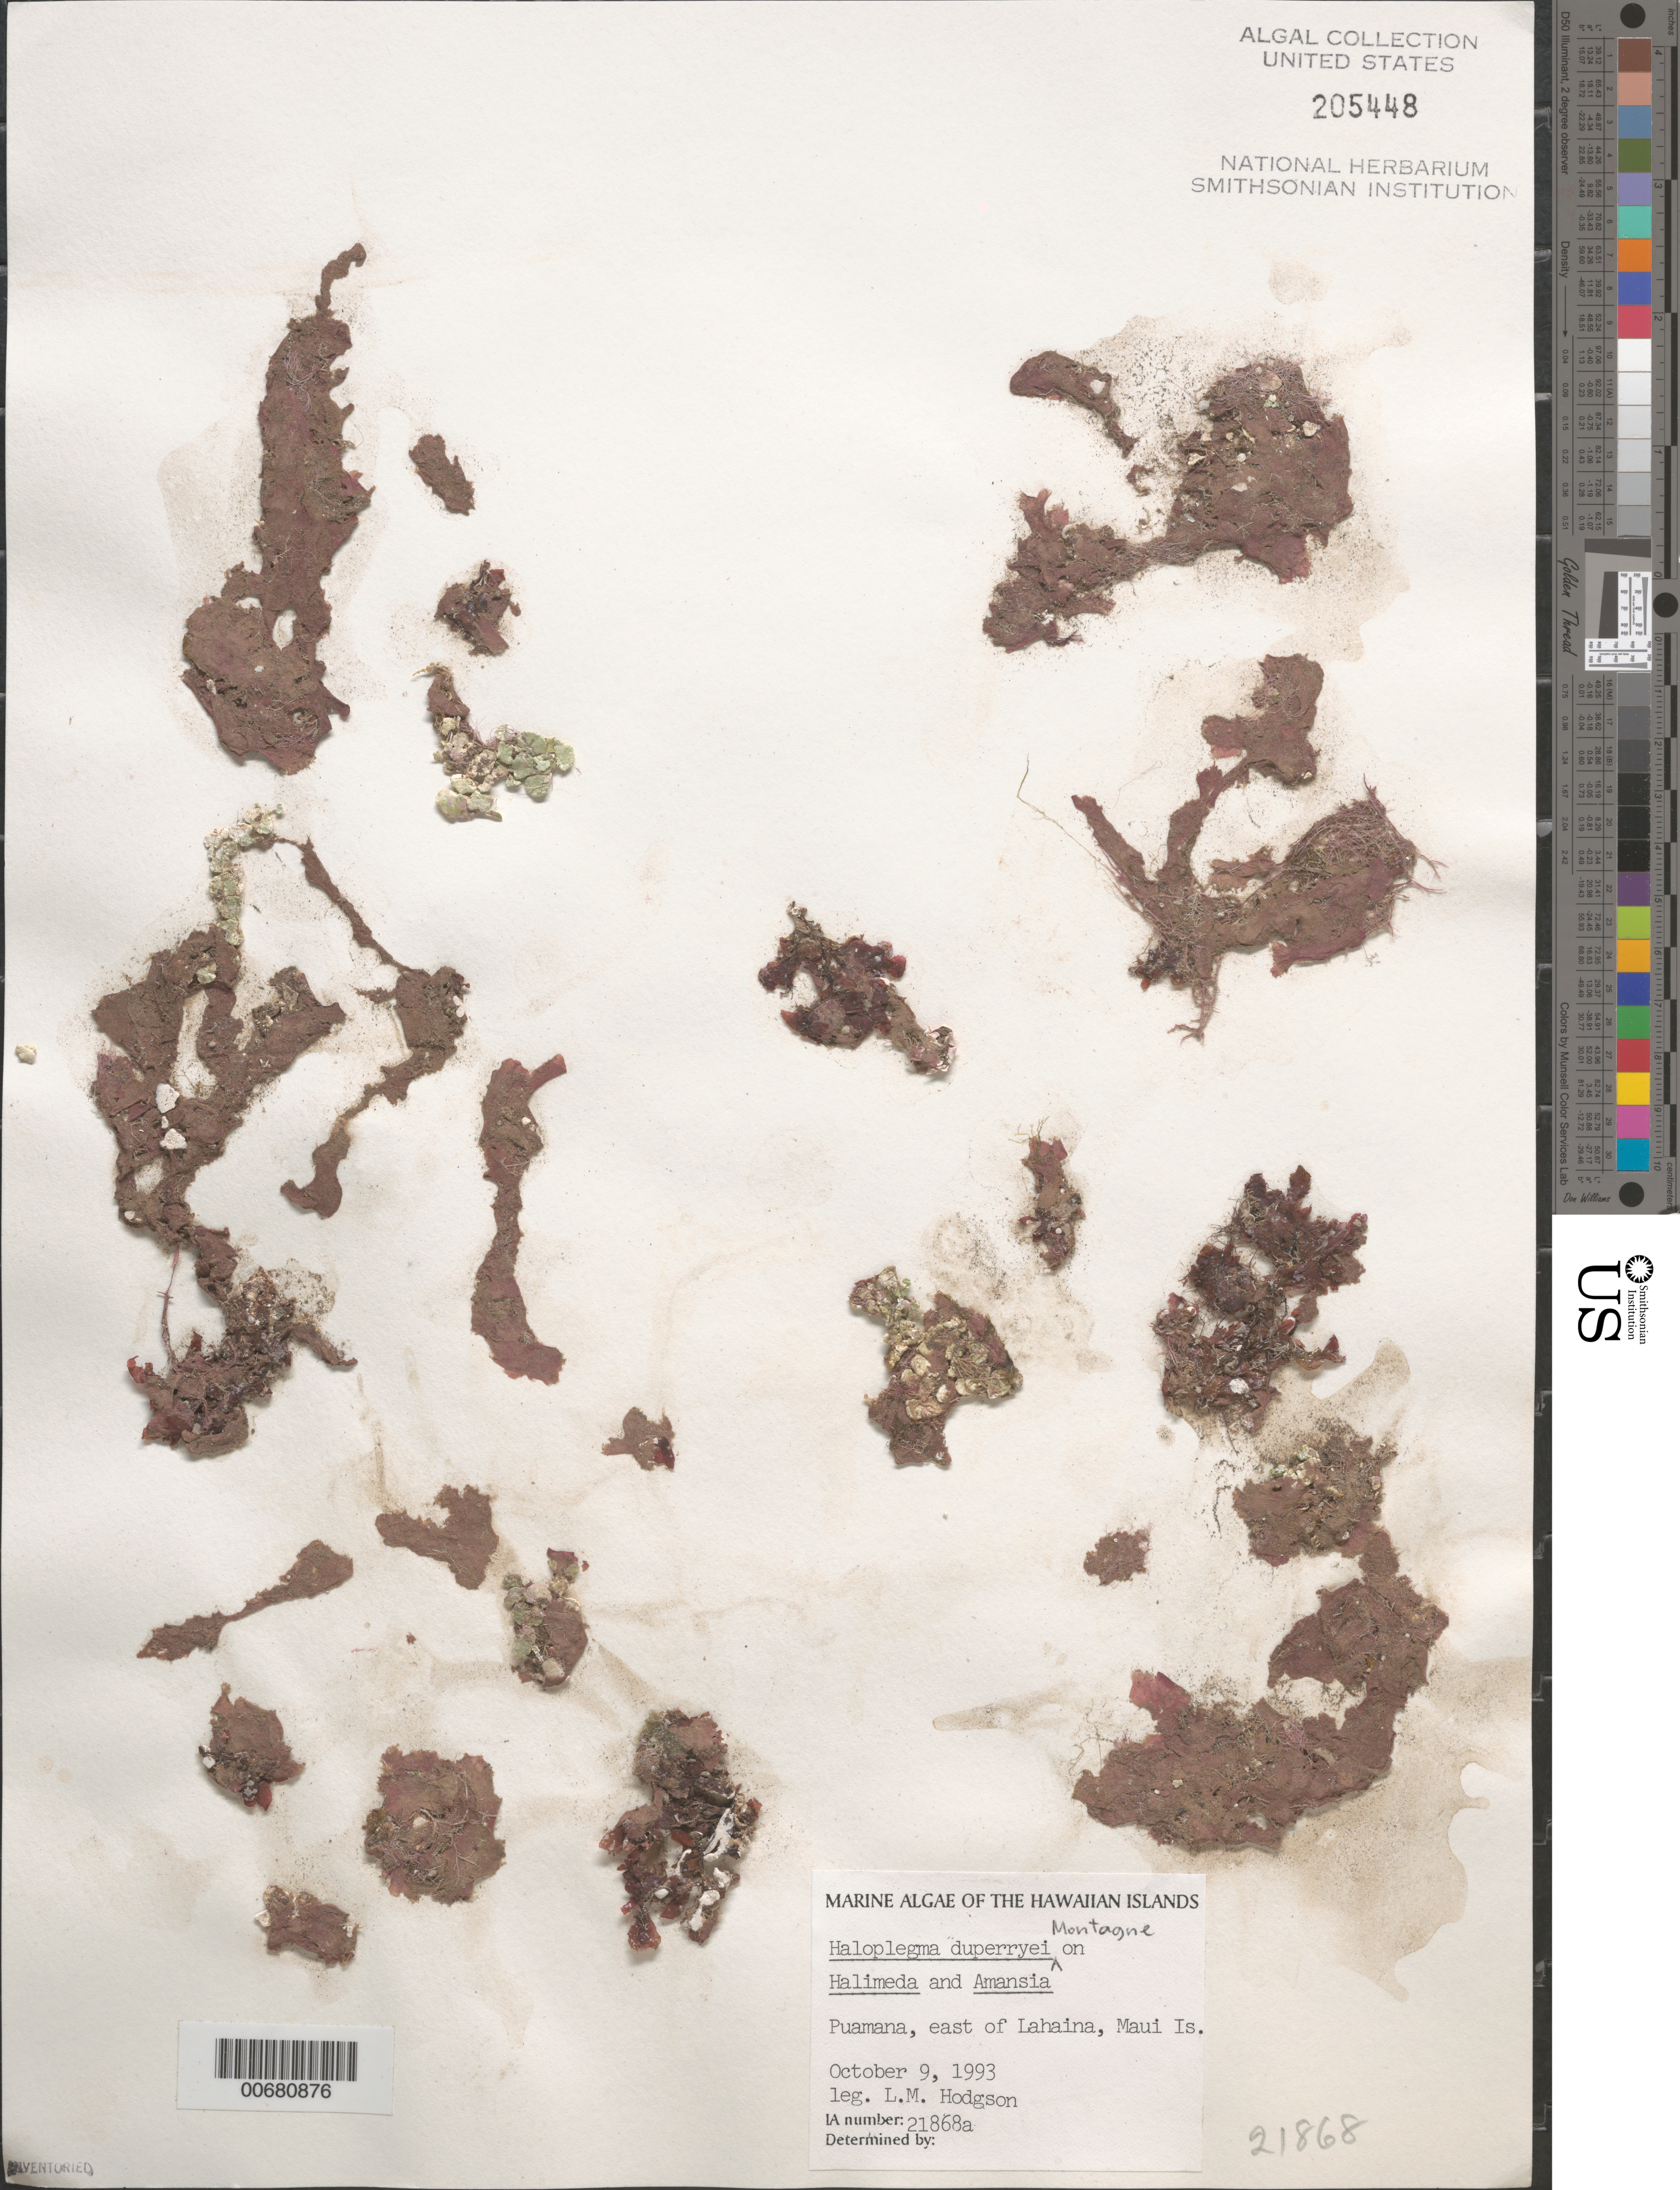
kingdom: Plantae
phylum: Rhodophyta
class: Florideophyceae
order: Ceramiales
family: Wrangeliaceae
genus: Haloplegma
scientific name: Haloplegma duperreyi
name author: Mont.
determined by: Abbott, Isabella A.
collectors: L. M. Hodgson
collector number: IAA 21868a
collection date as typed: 09 Oct 1993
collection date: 1993-10-09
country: United States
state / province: Hawaii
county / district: Maui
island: Maui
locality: Puamana, east of Lahaina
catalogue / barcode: US 205448